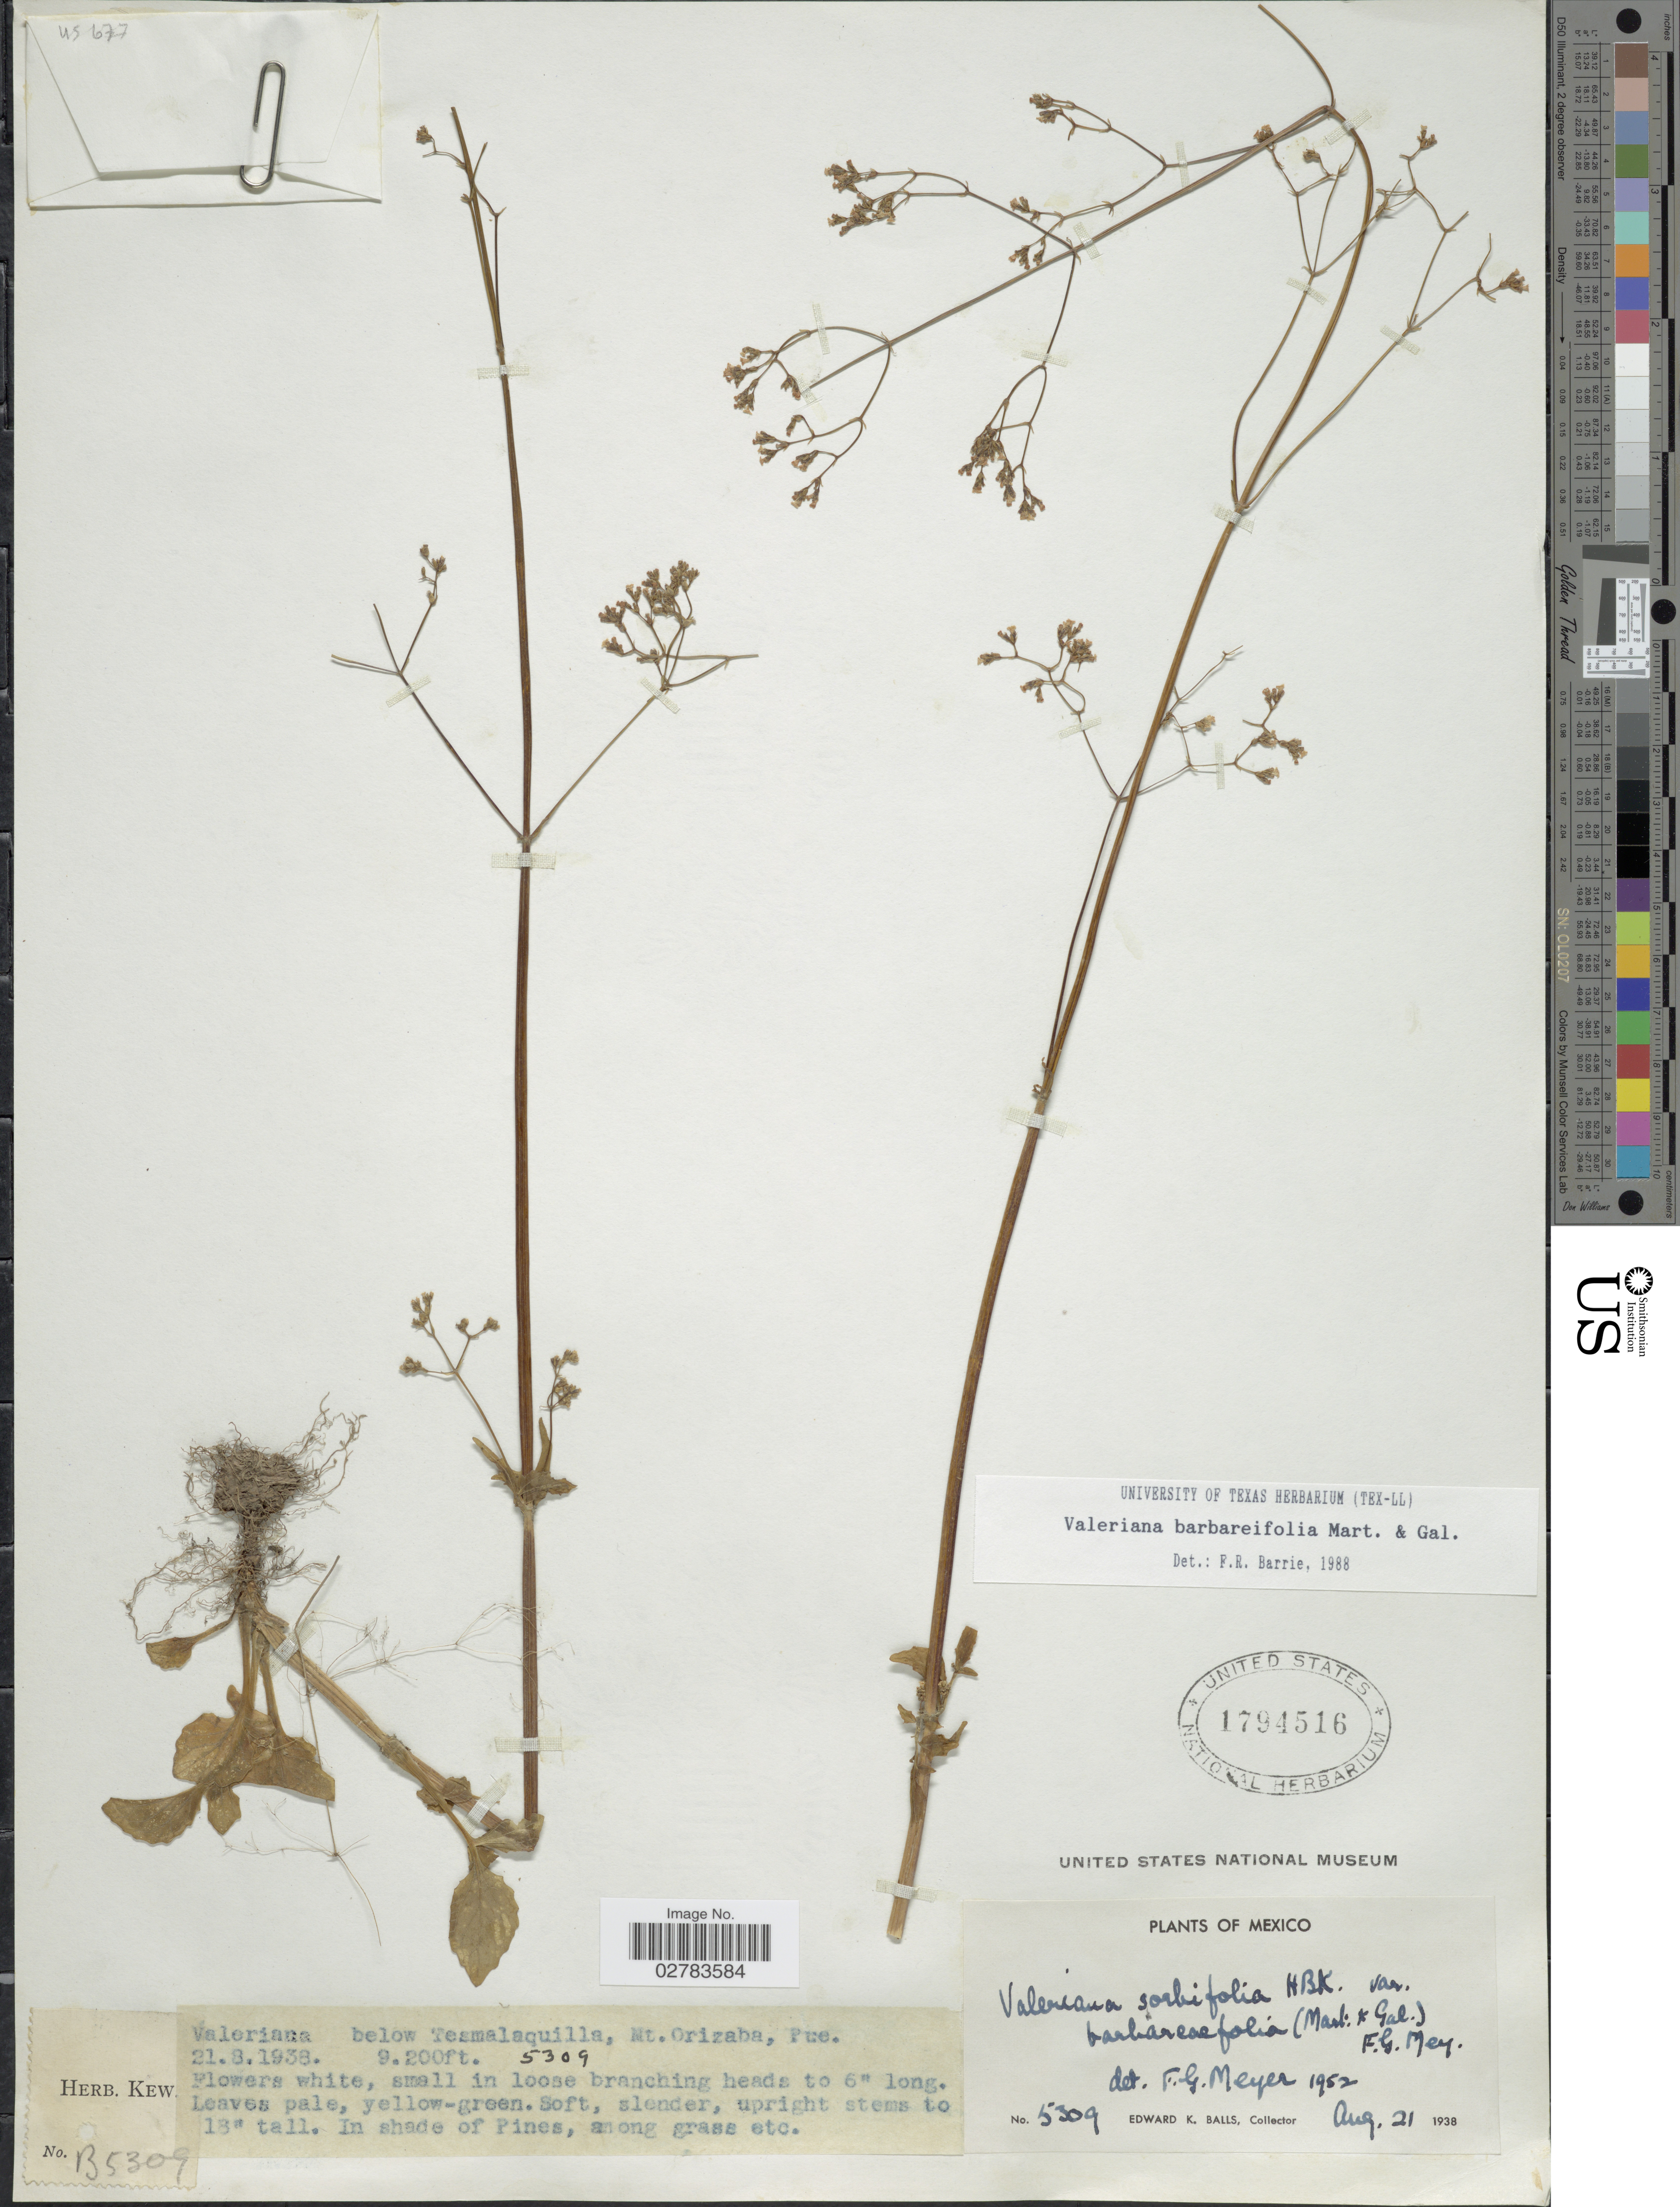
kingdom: Plantae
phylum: Tracheophyta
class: Magnoliopsida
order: Dipsacales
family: Caprifoliaceae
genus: Valeriana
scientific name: Valeriana barbareifolia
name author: M. Martens & Galeotti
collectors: E. K. Balls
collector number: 5309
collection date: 1938-08-21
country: Mexico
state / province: Puebla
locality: Below Tesmalaquilla, Mt. Orizaba.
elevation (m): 2804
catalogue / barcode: US 1794516